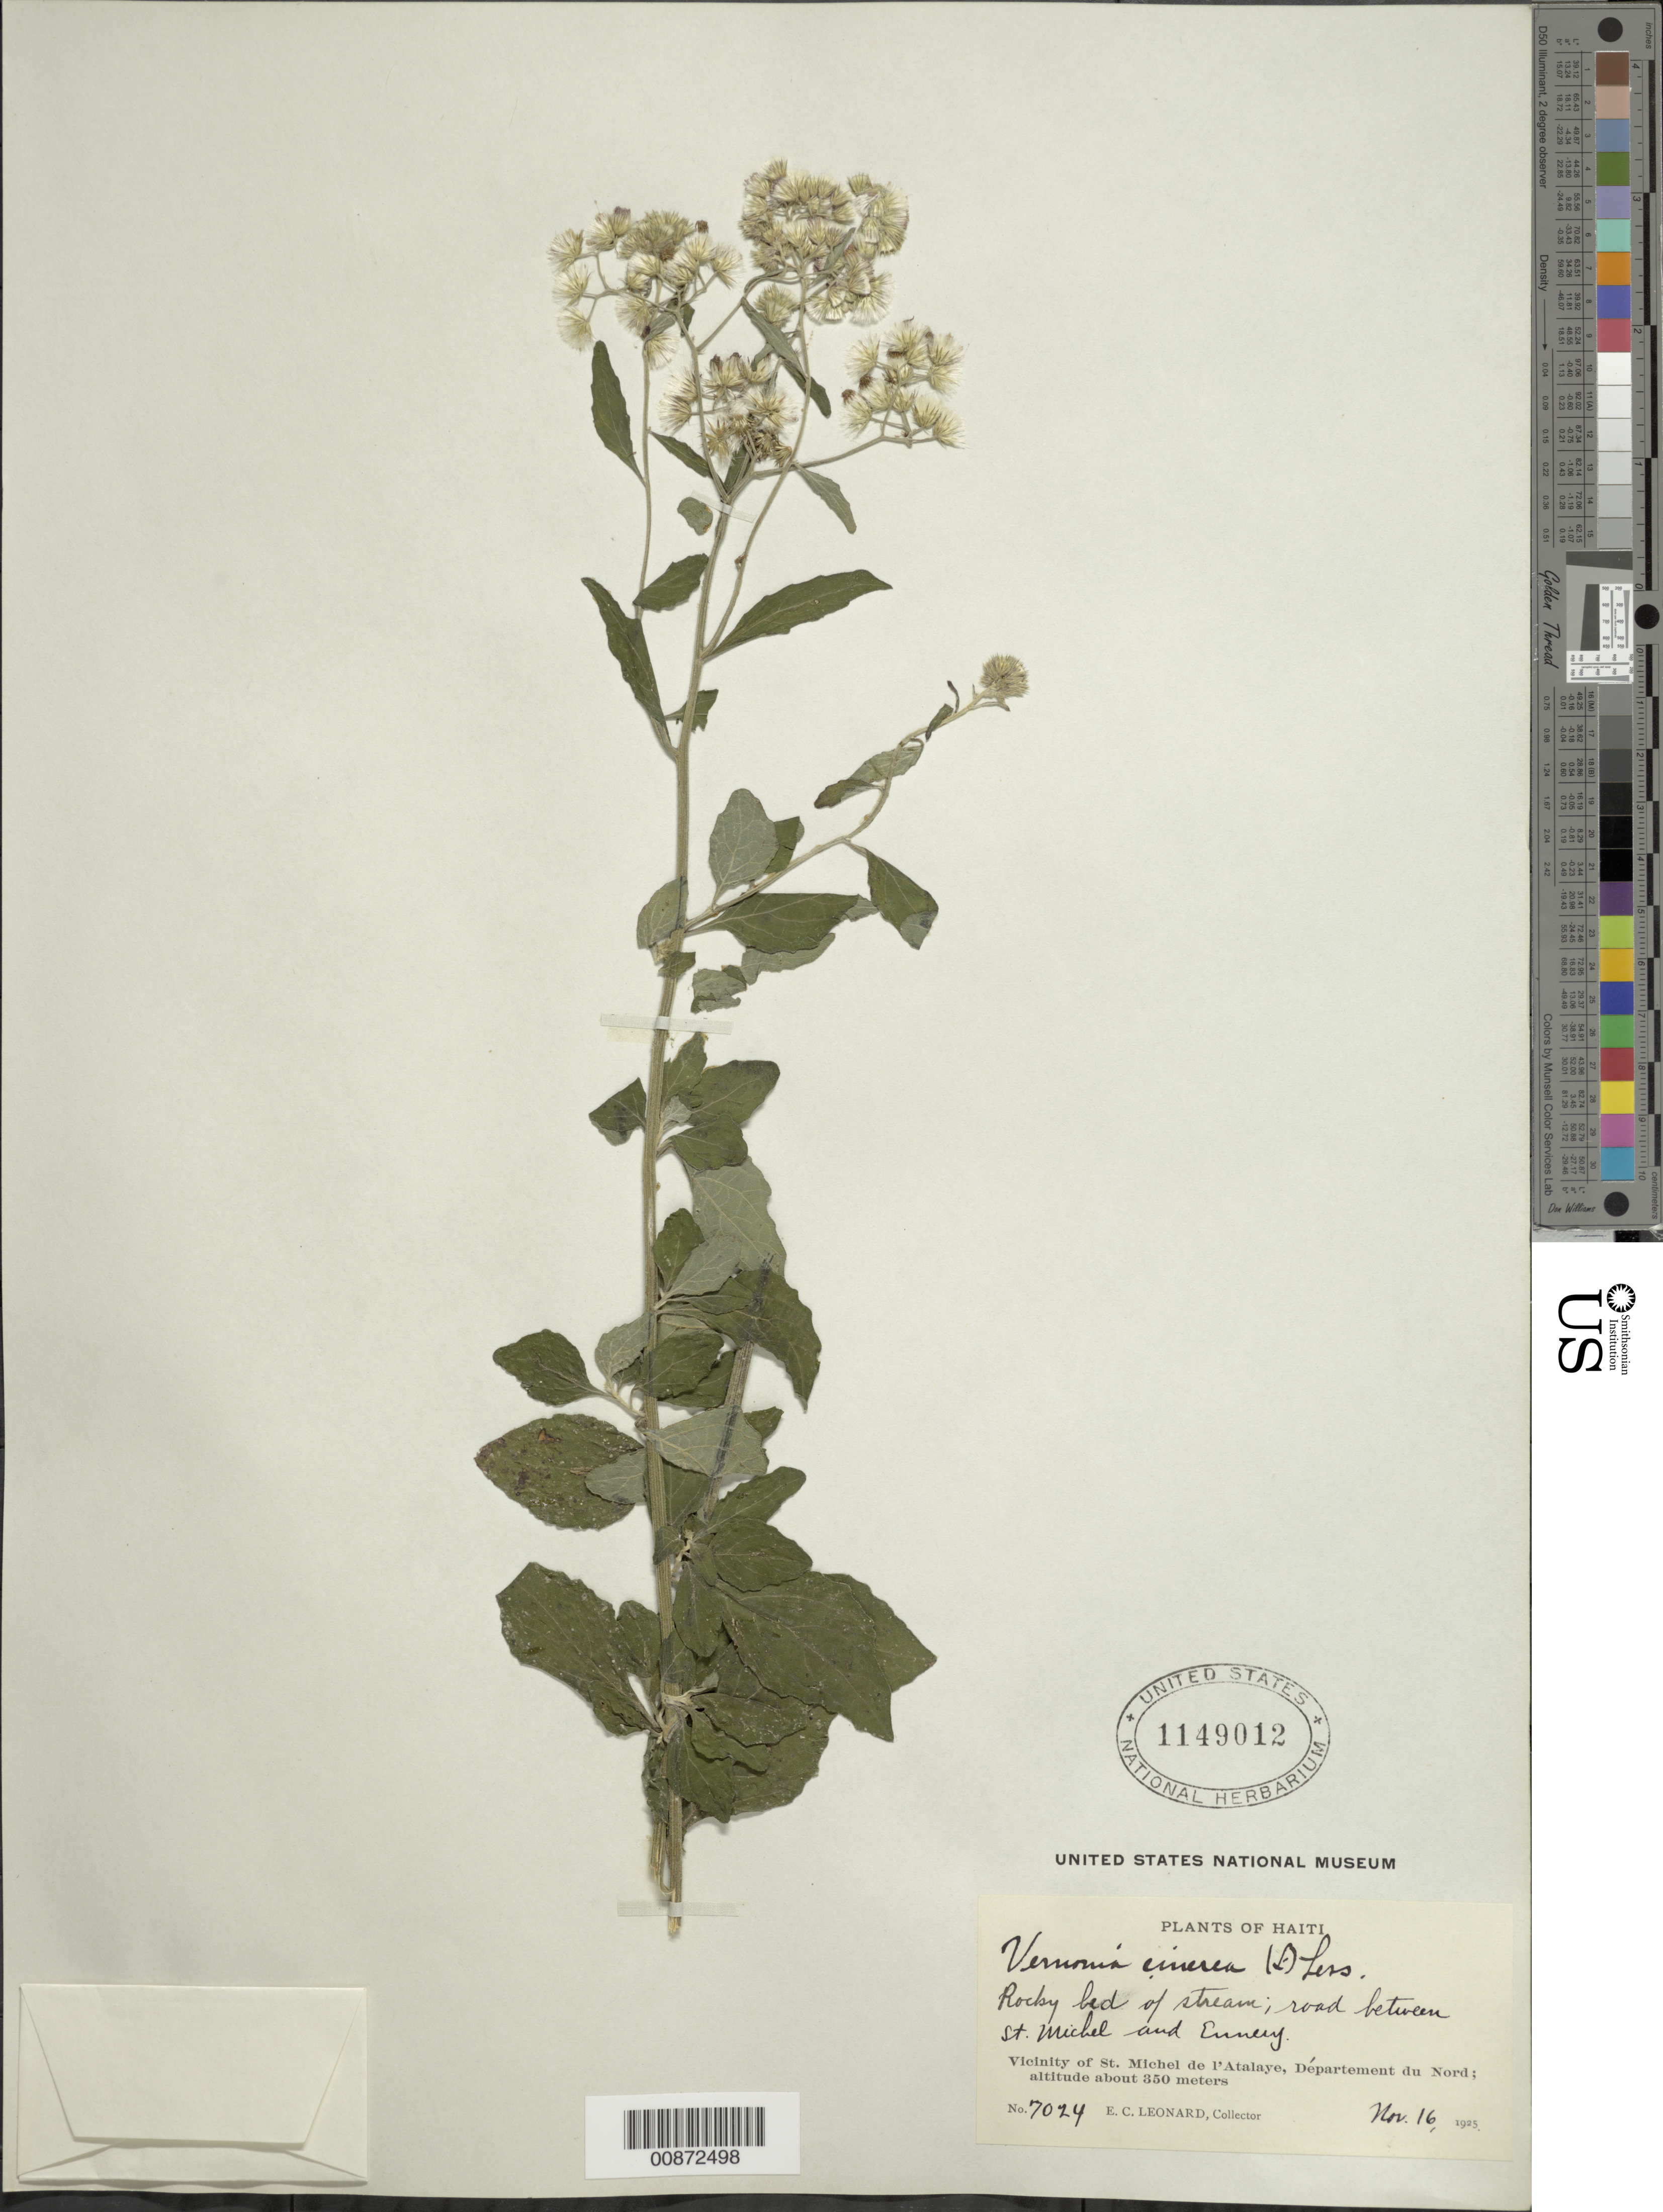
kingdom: Plantae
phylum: Tracheophyta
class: Magnoliopsida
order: Asterales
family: Asteraceae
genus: Cyanthillium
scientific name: Cyanthillium cinereum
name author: (L.) H. Rob.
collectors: E. C. Leonard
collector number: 7024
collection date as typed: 16 Nov 1925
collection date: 1925-11-16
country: Haiti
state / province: Nord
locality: Road between St. Michel and Ennery; vicinity of St. Michel de l'Atalaye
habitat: Rocky stream bed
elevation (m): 350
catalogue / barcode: US 1149012